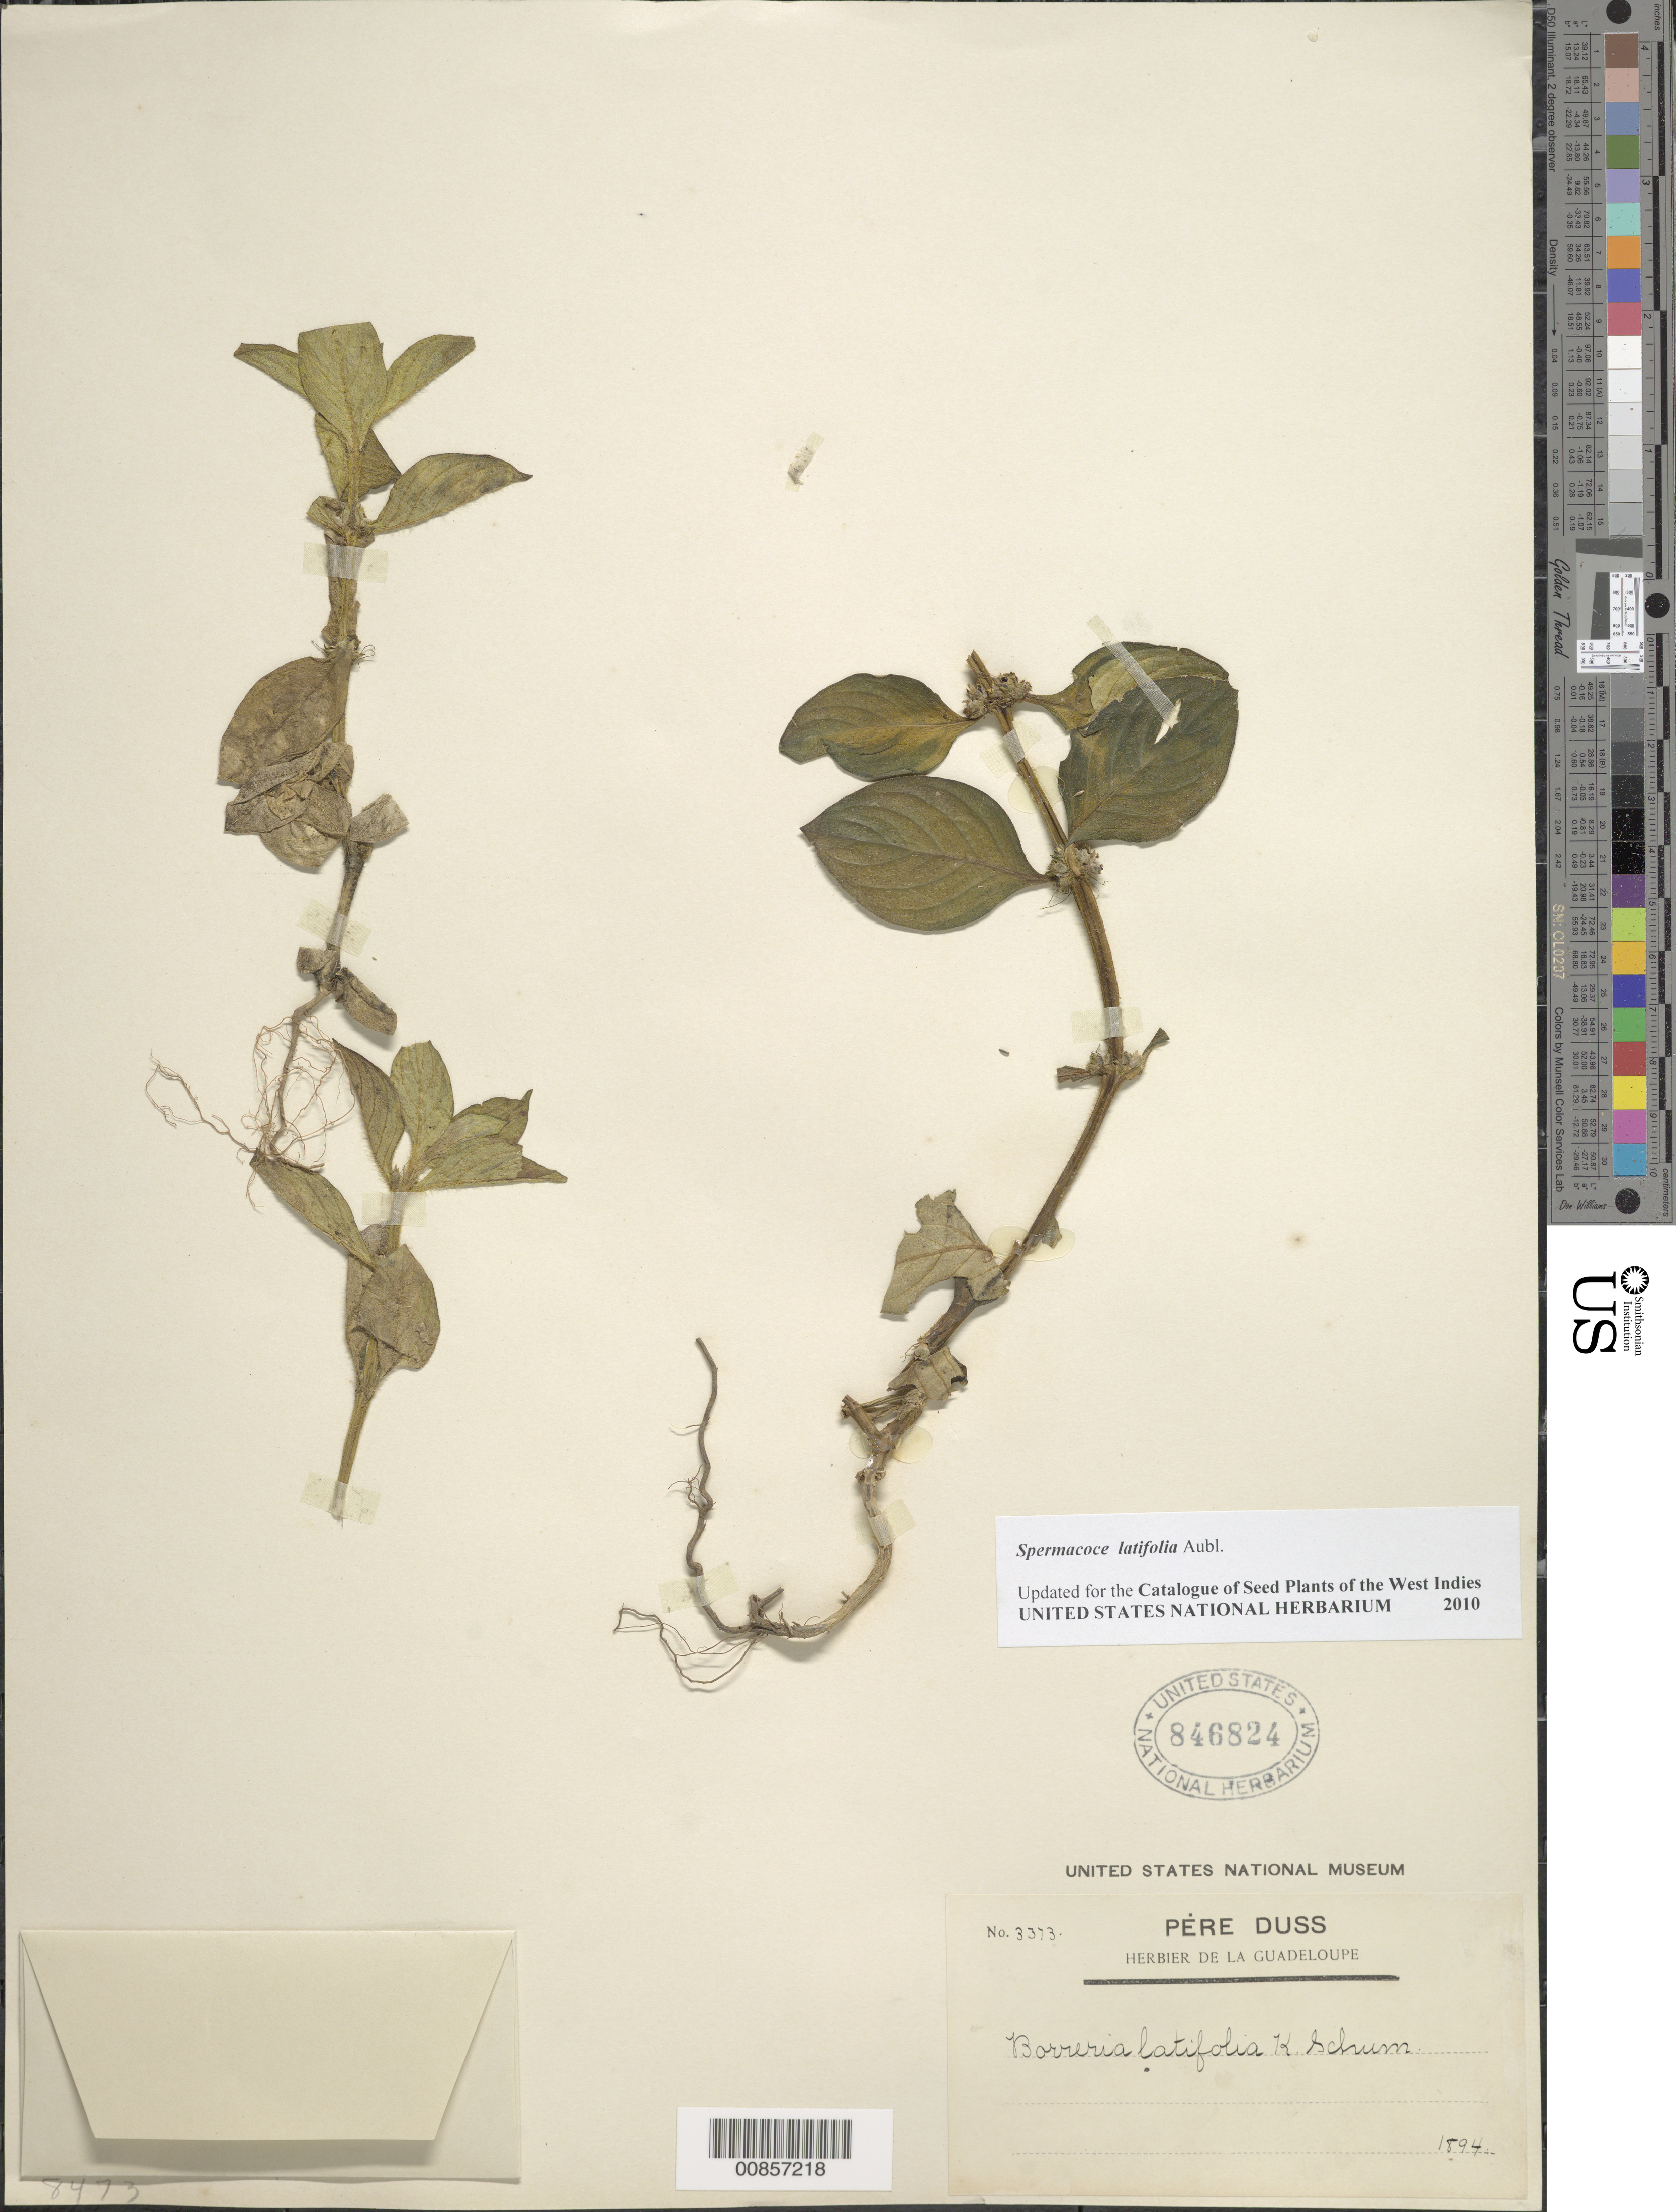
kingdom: Plantae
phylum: Tracheophyta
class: Magnoliopsida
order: Gentianales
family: Rubiaceae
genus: Spermacoce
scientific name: Spermacoce latifolia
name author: Aubl.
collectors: Père Duss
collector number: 3373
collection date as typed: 1894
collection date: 1894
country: Guadeloupe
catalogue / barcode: US 846824